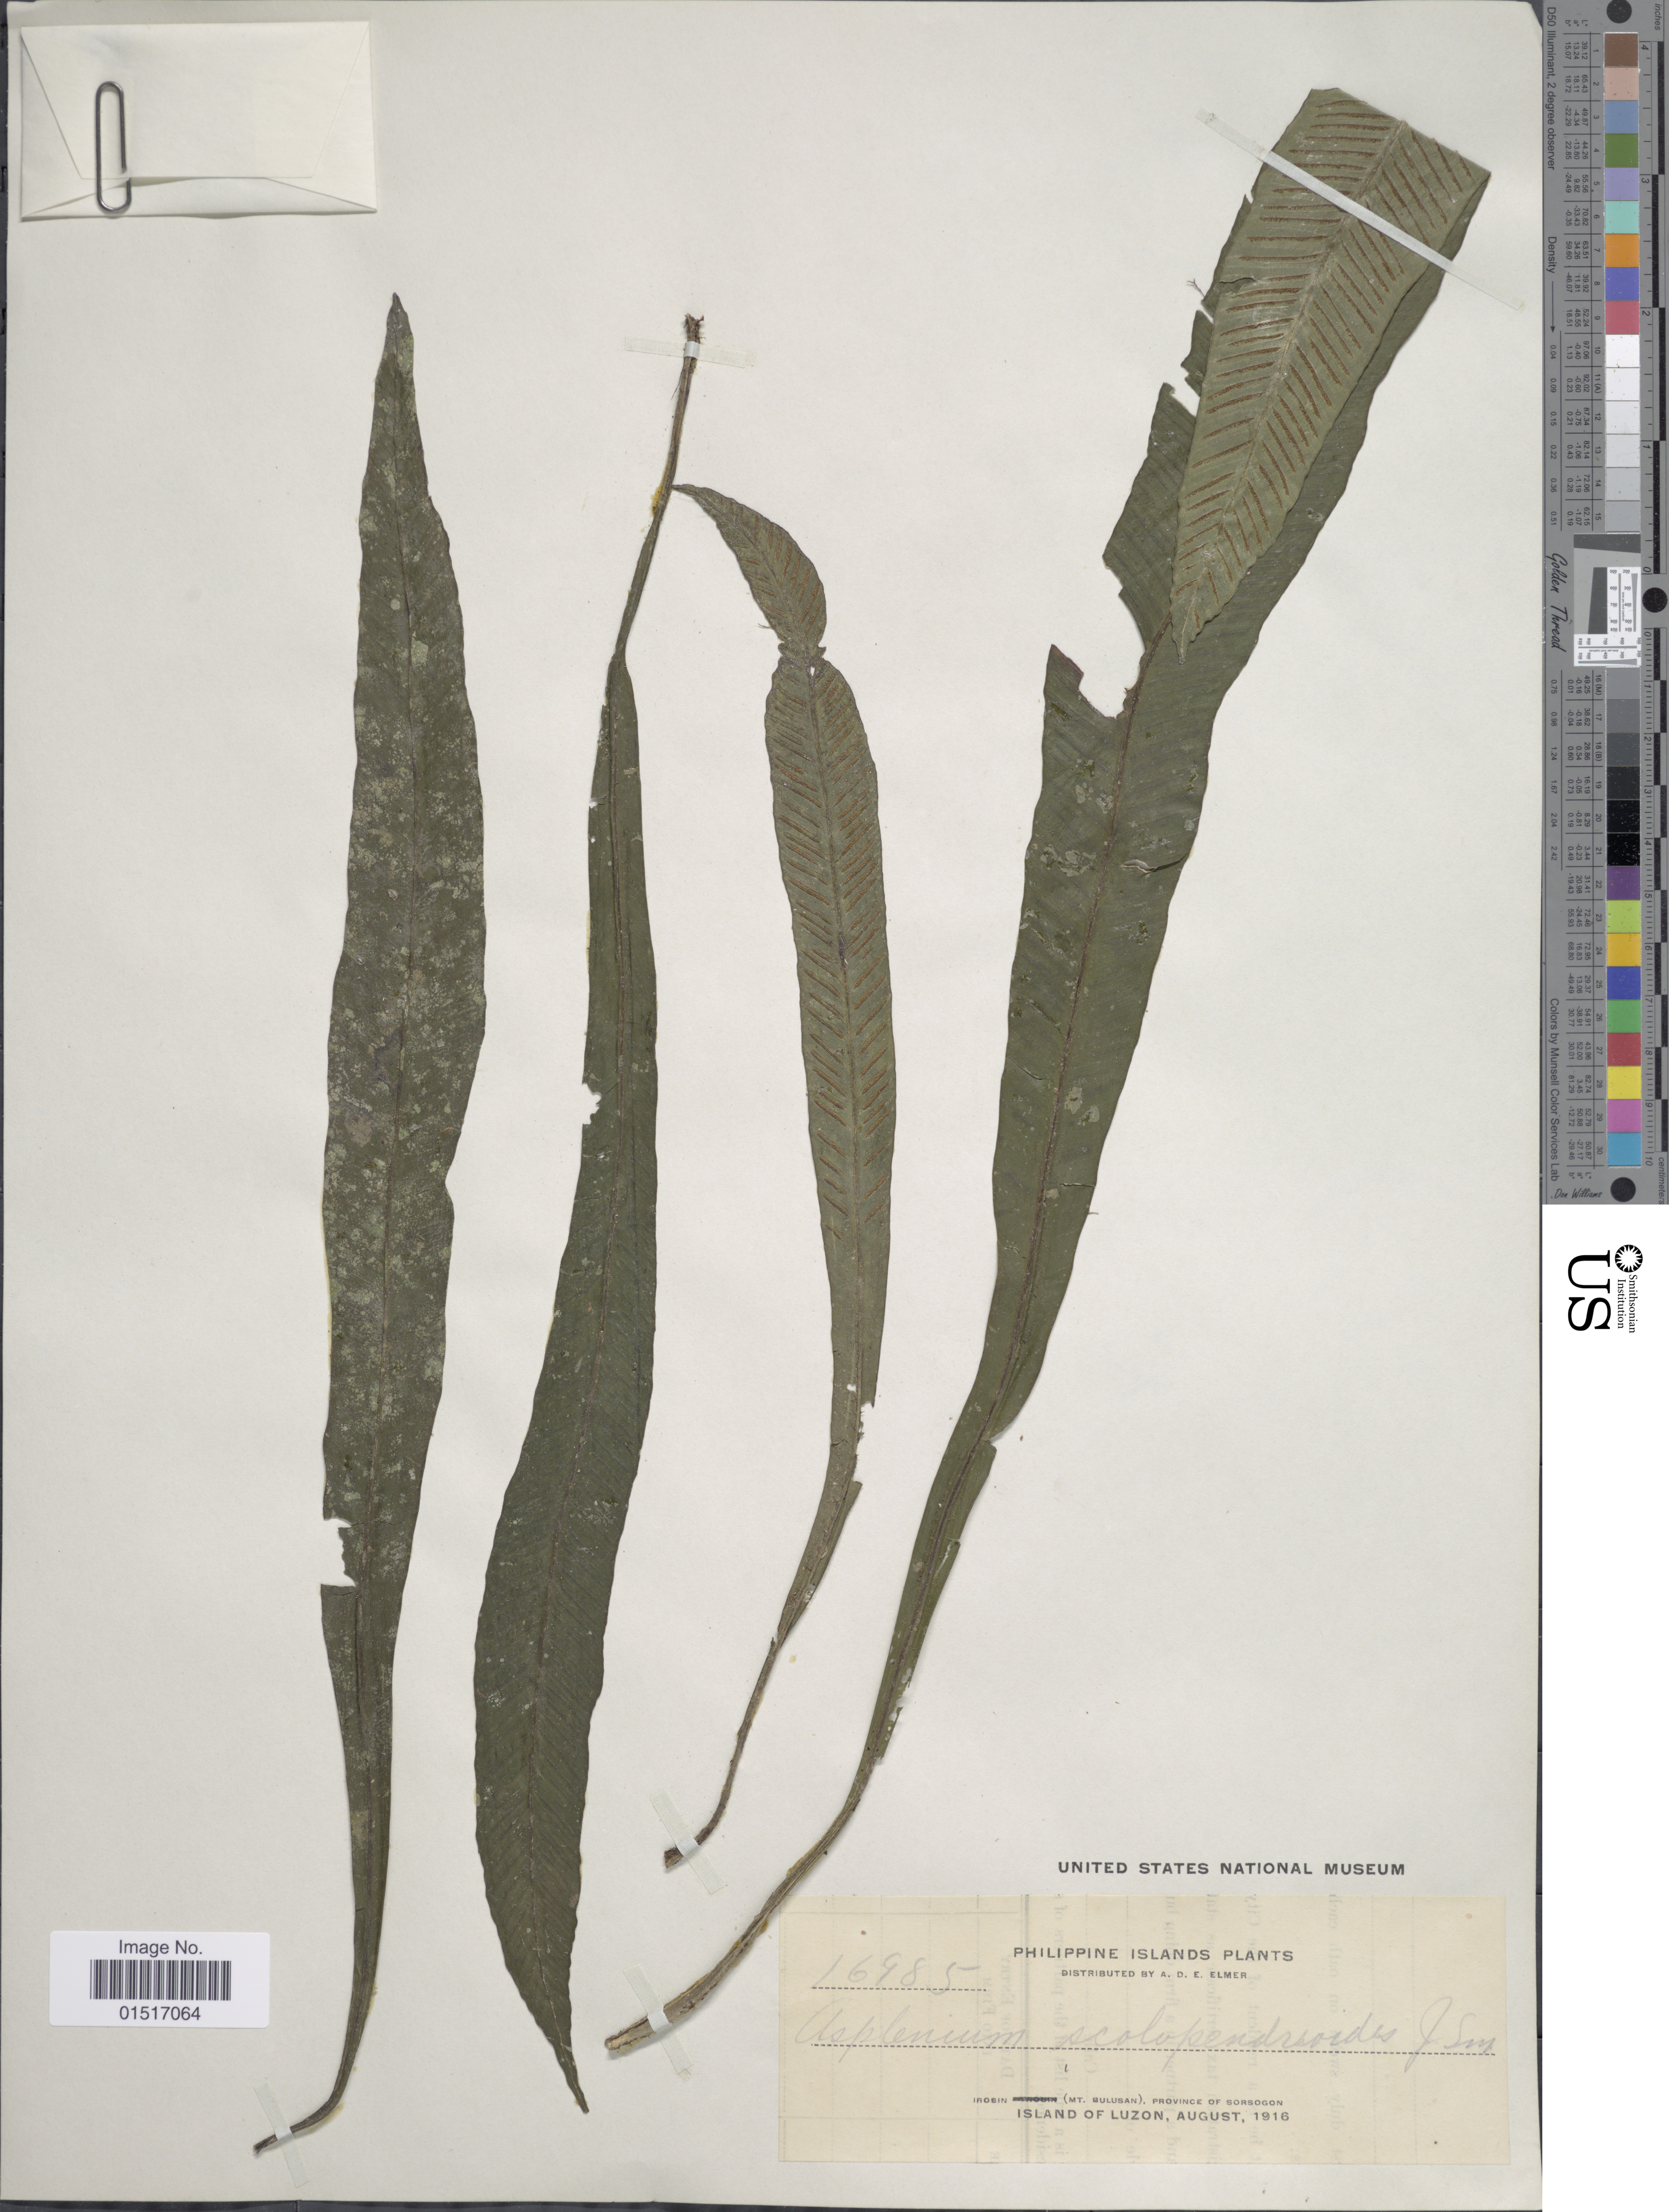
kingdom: Plantae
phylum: Tracheophyta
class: Polypodiopsida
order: Polypodiales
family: Aspleniaceae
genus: Asplenium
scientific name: Asplenium scolopendrioides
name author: J. Sm.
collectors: A. D. E. Elmer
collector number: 16985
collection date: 1916-08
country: Philippines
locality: Irobin (Mt. Bulusan), Province of Sorsogon. Island of Luzon